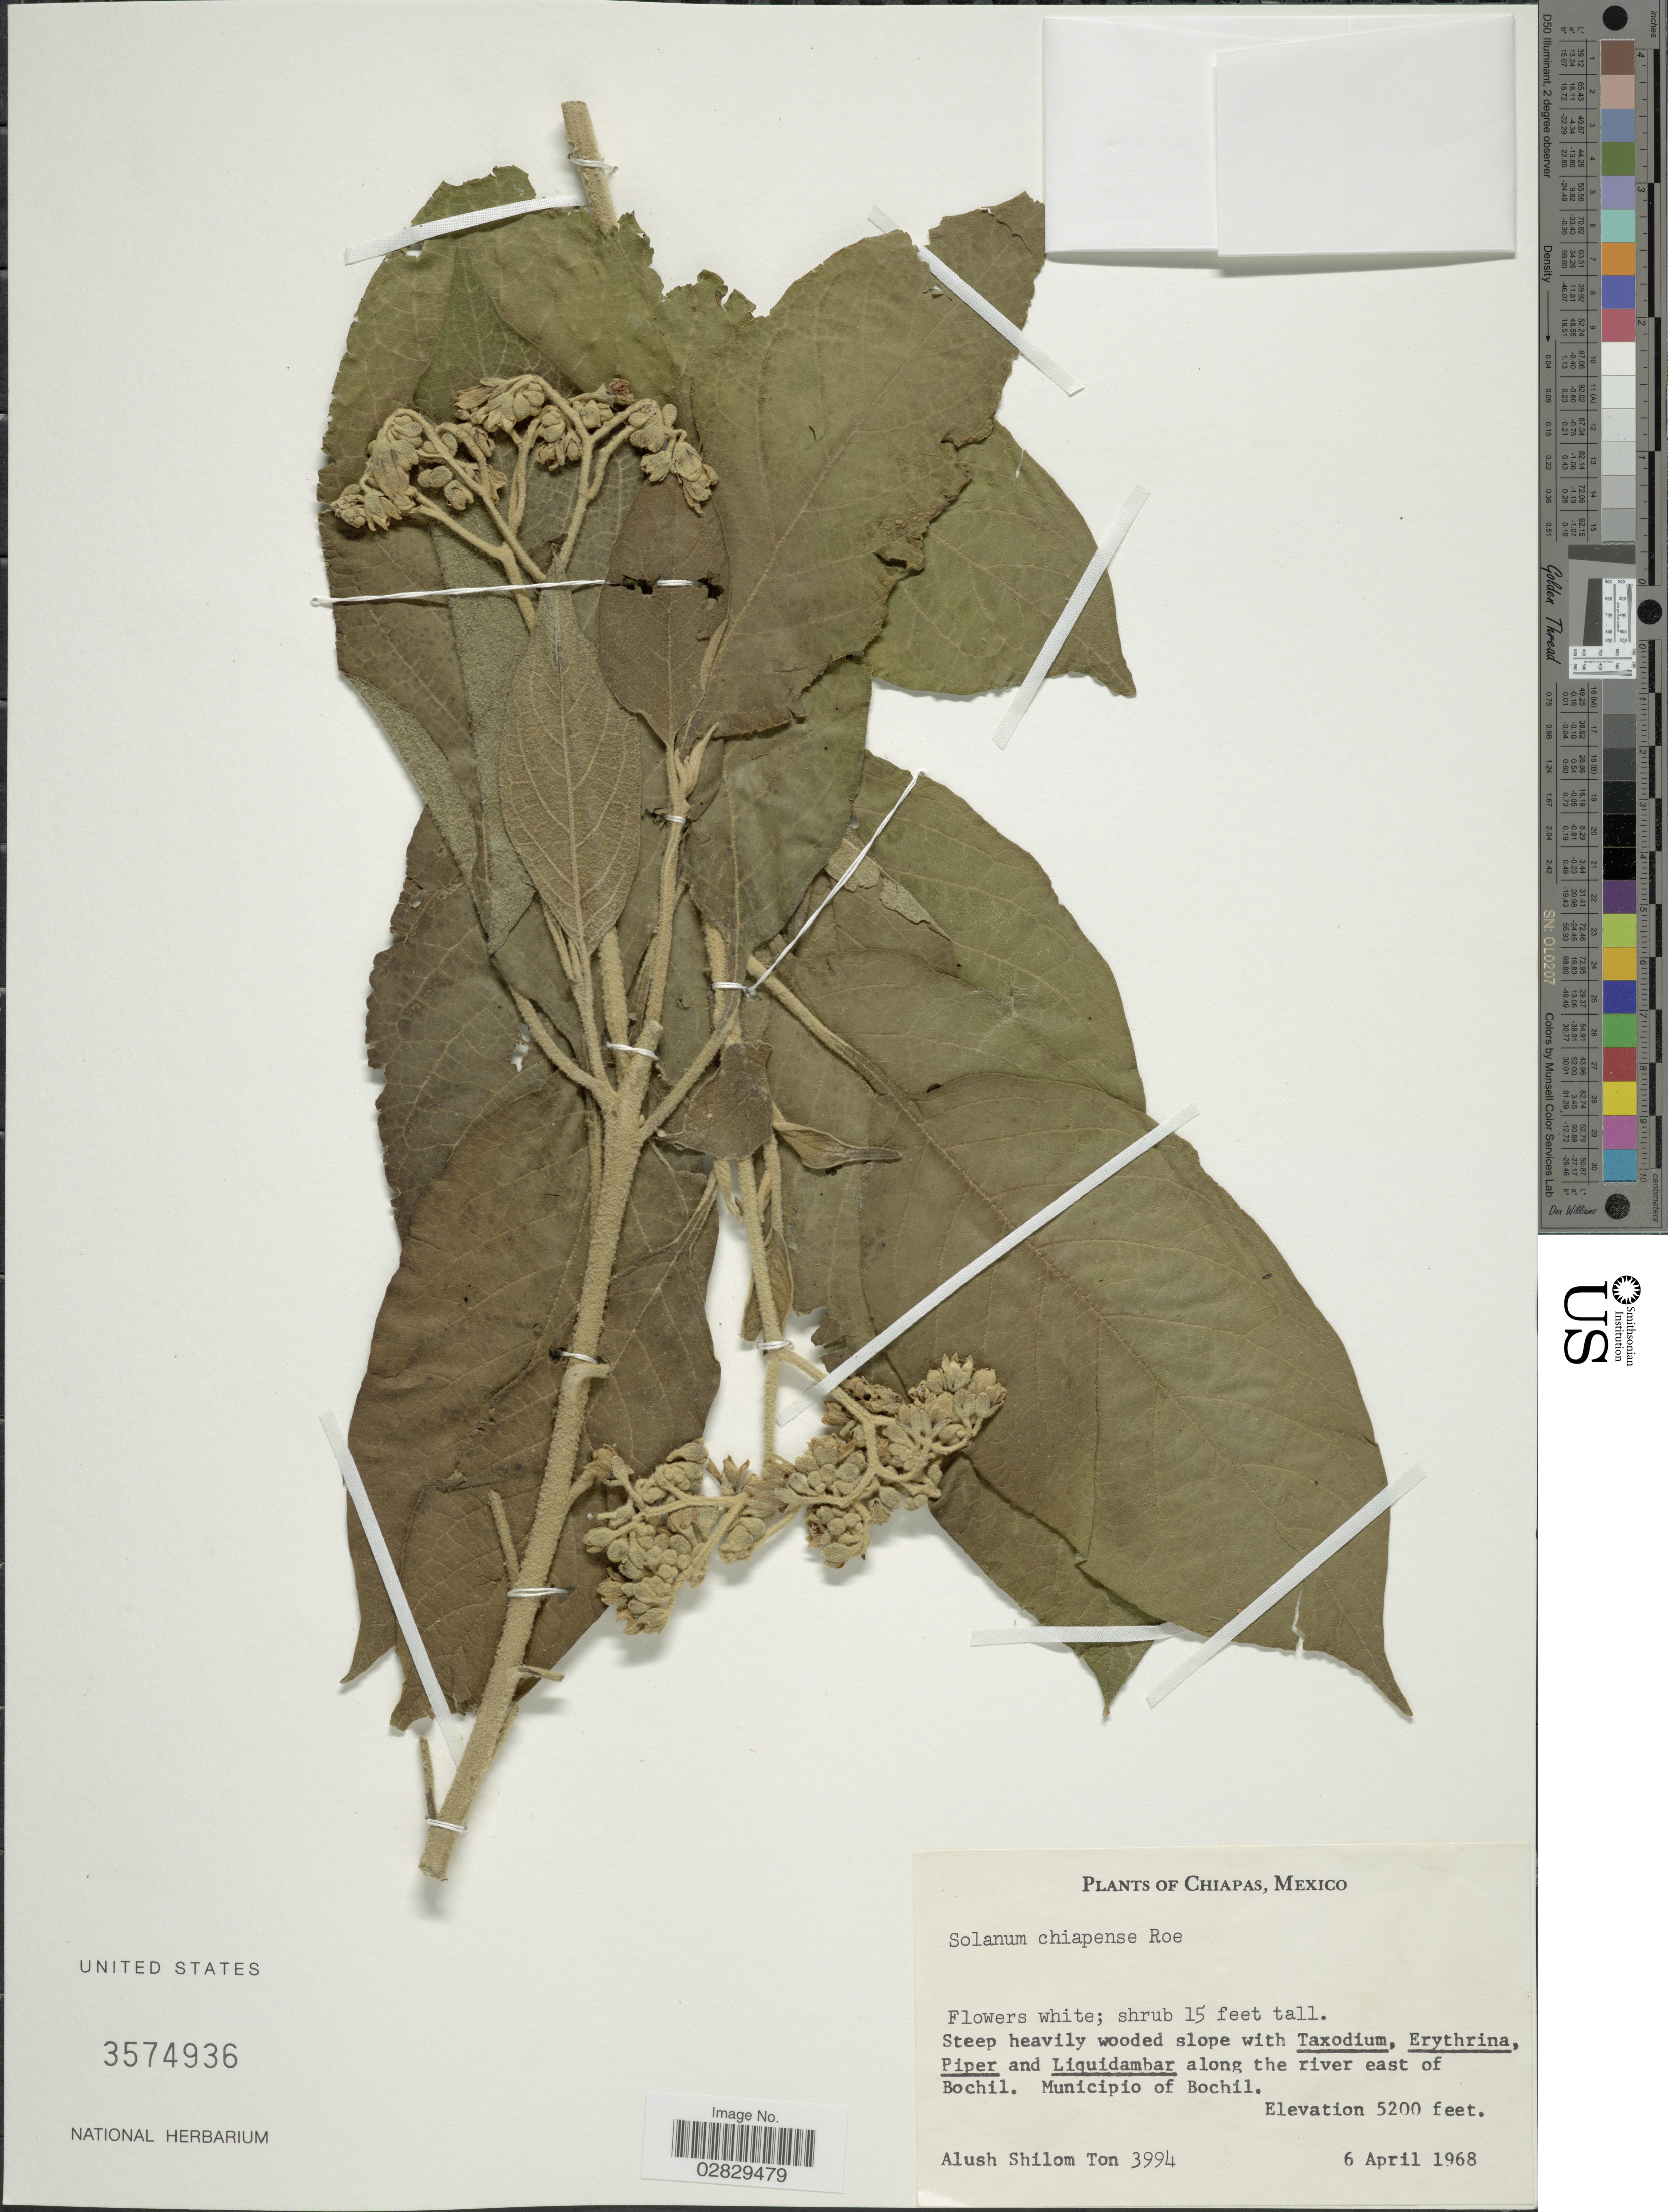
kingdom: Plantae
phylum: Tracheophyta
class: Magnoliopsida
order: Solanales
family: Solanaceae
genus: Solanum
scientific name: Solanum chiapasense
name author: K.E. Roe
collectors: A. M. Ton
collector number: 3994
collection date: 1968-04-06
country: Mexico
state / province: Chiapas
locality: Along the river east of Bochil. Municipio of Bochil.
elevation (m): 1585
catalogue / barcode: US 3574936